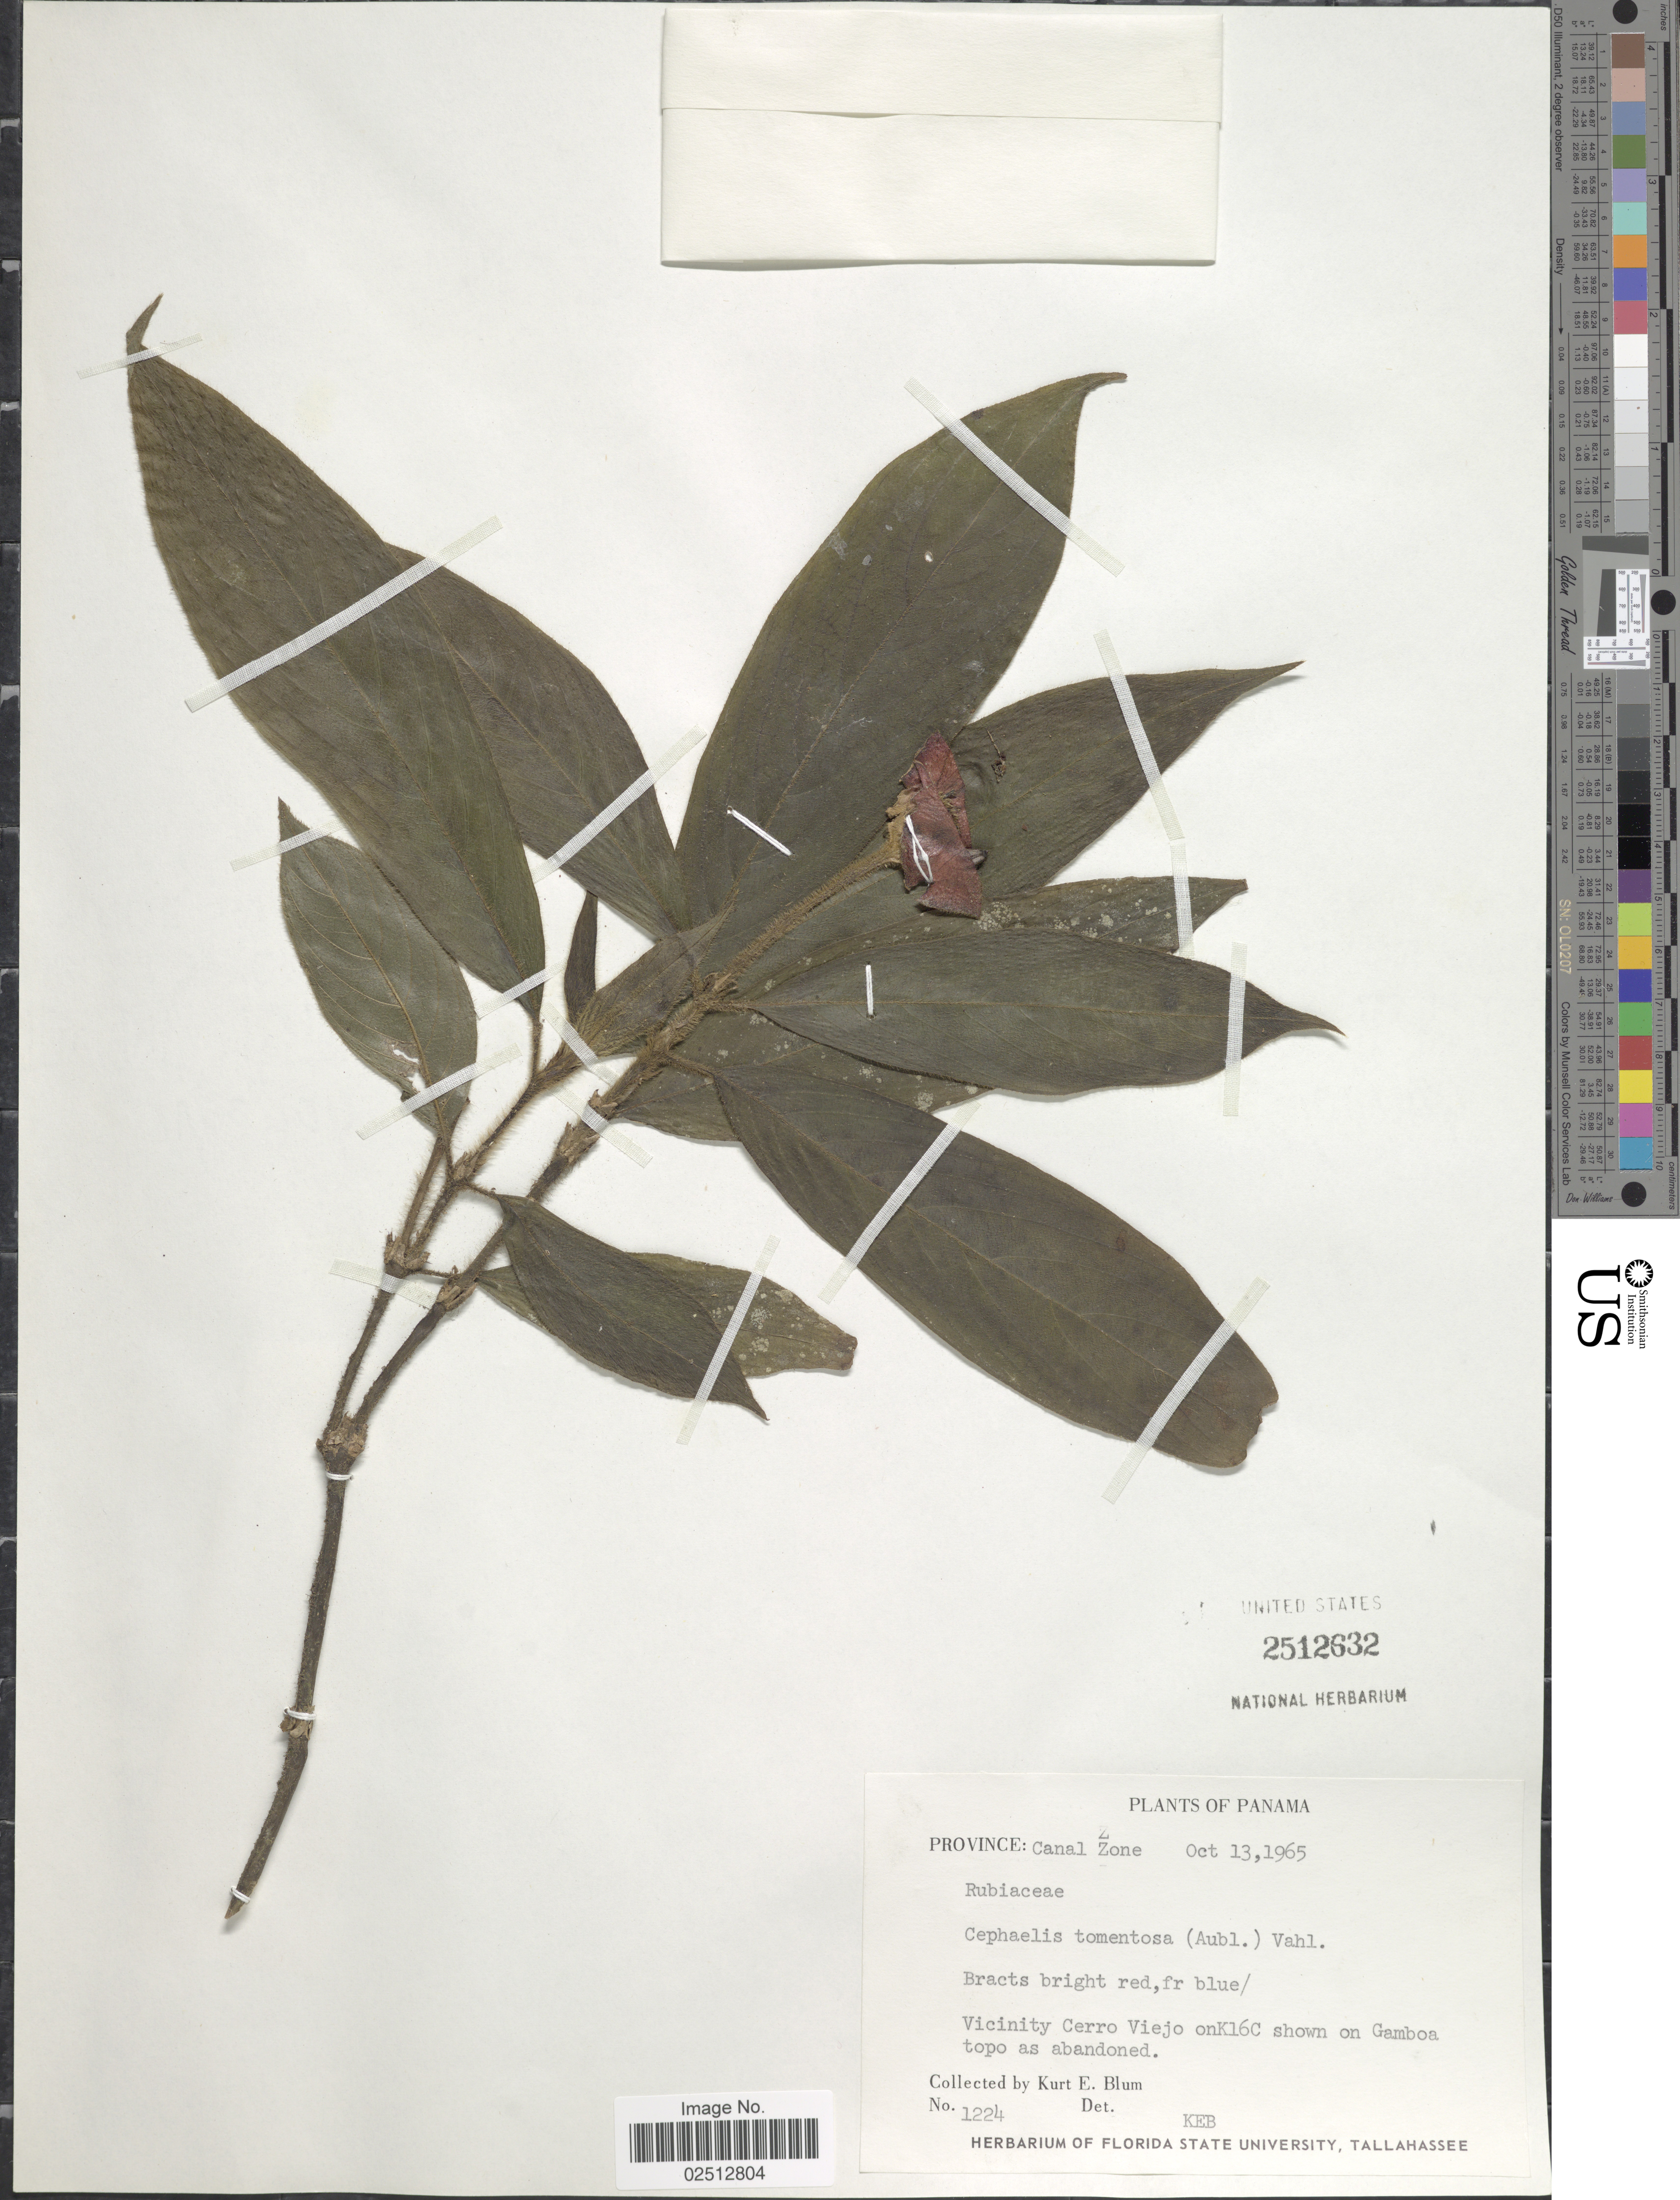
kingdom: Plantae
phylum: Tracheophyta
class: Magnoliopsida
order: Gentianales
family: Rubiaceae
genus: Psychotria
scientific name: Psychotria poeppigiana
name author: Müll. Arg.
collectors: K. E. Blum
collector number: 1224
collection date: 1965-10-13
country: Panama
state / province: Colón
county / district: Canal Zone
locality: Province: Canal Zone. Vicinity Cerro Viejo onK16C shown on Gamboa topo as abandoned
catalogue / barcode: US 2512632